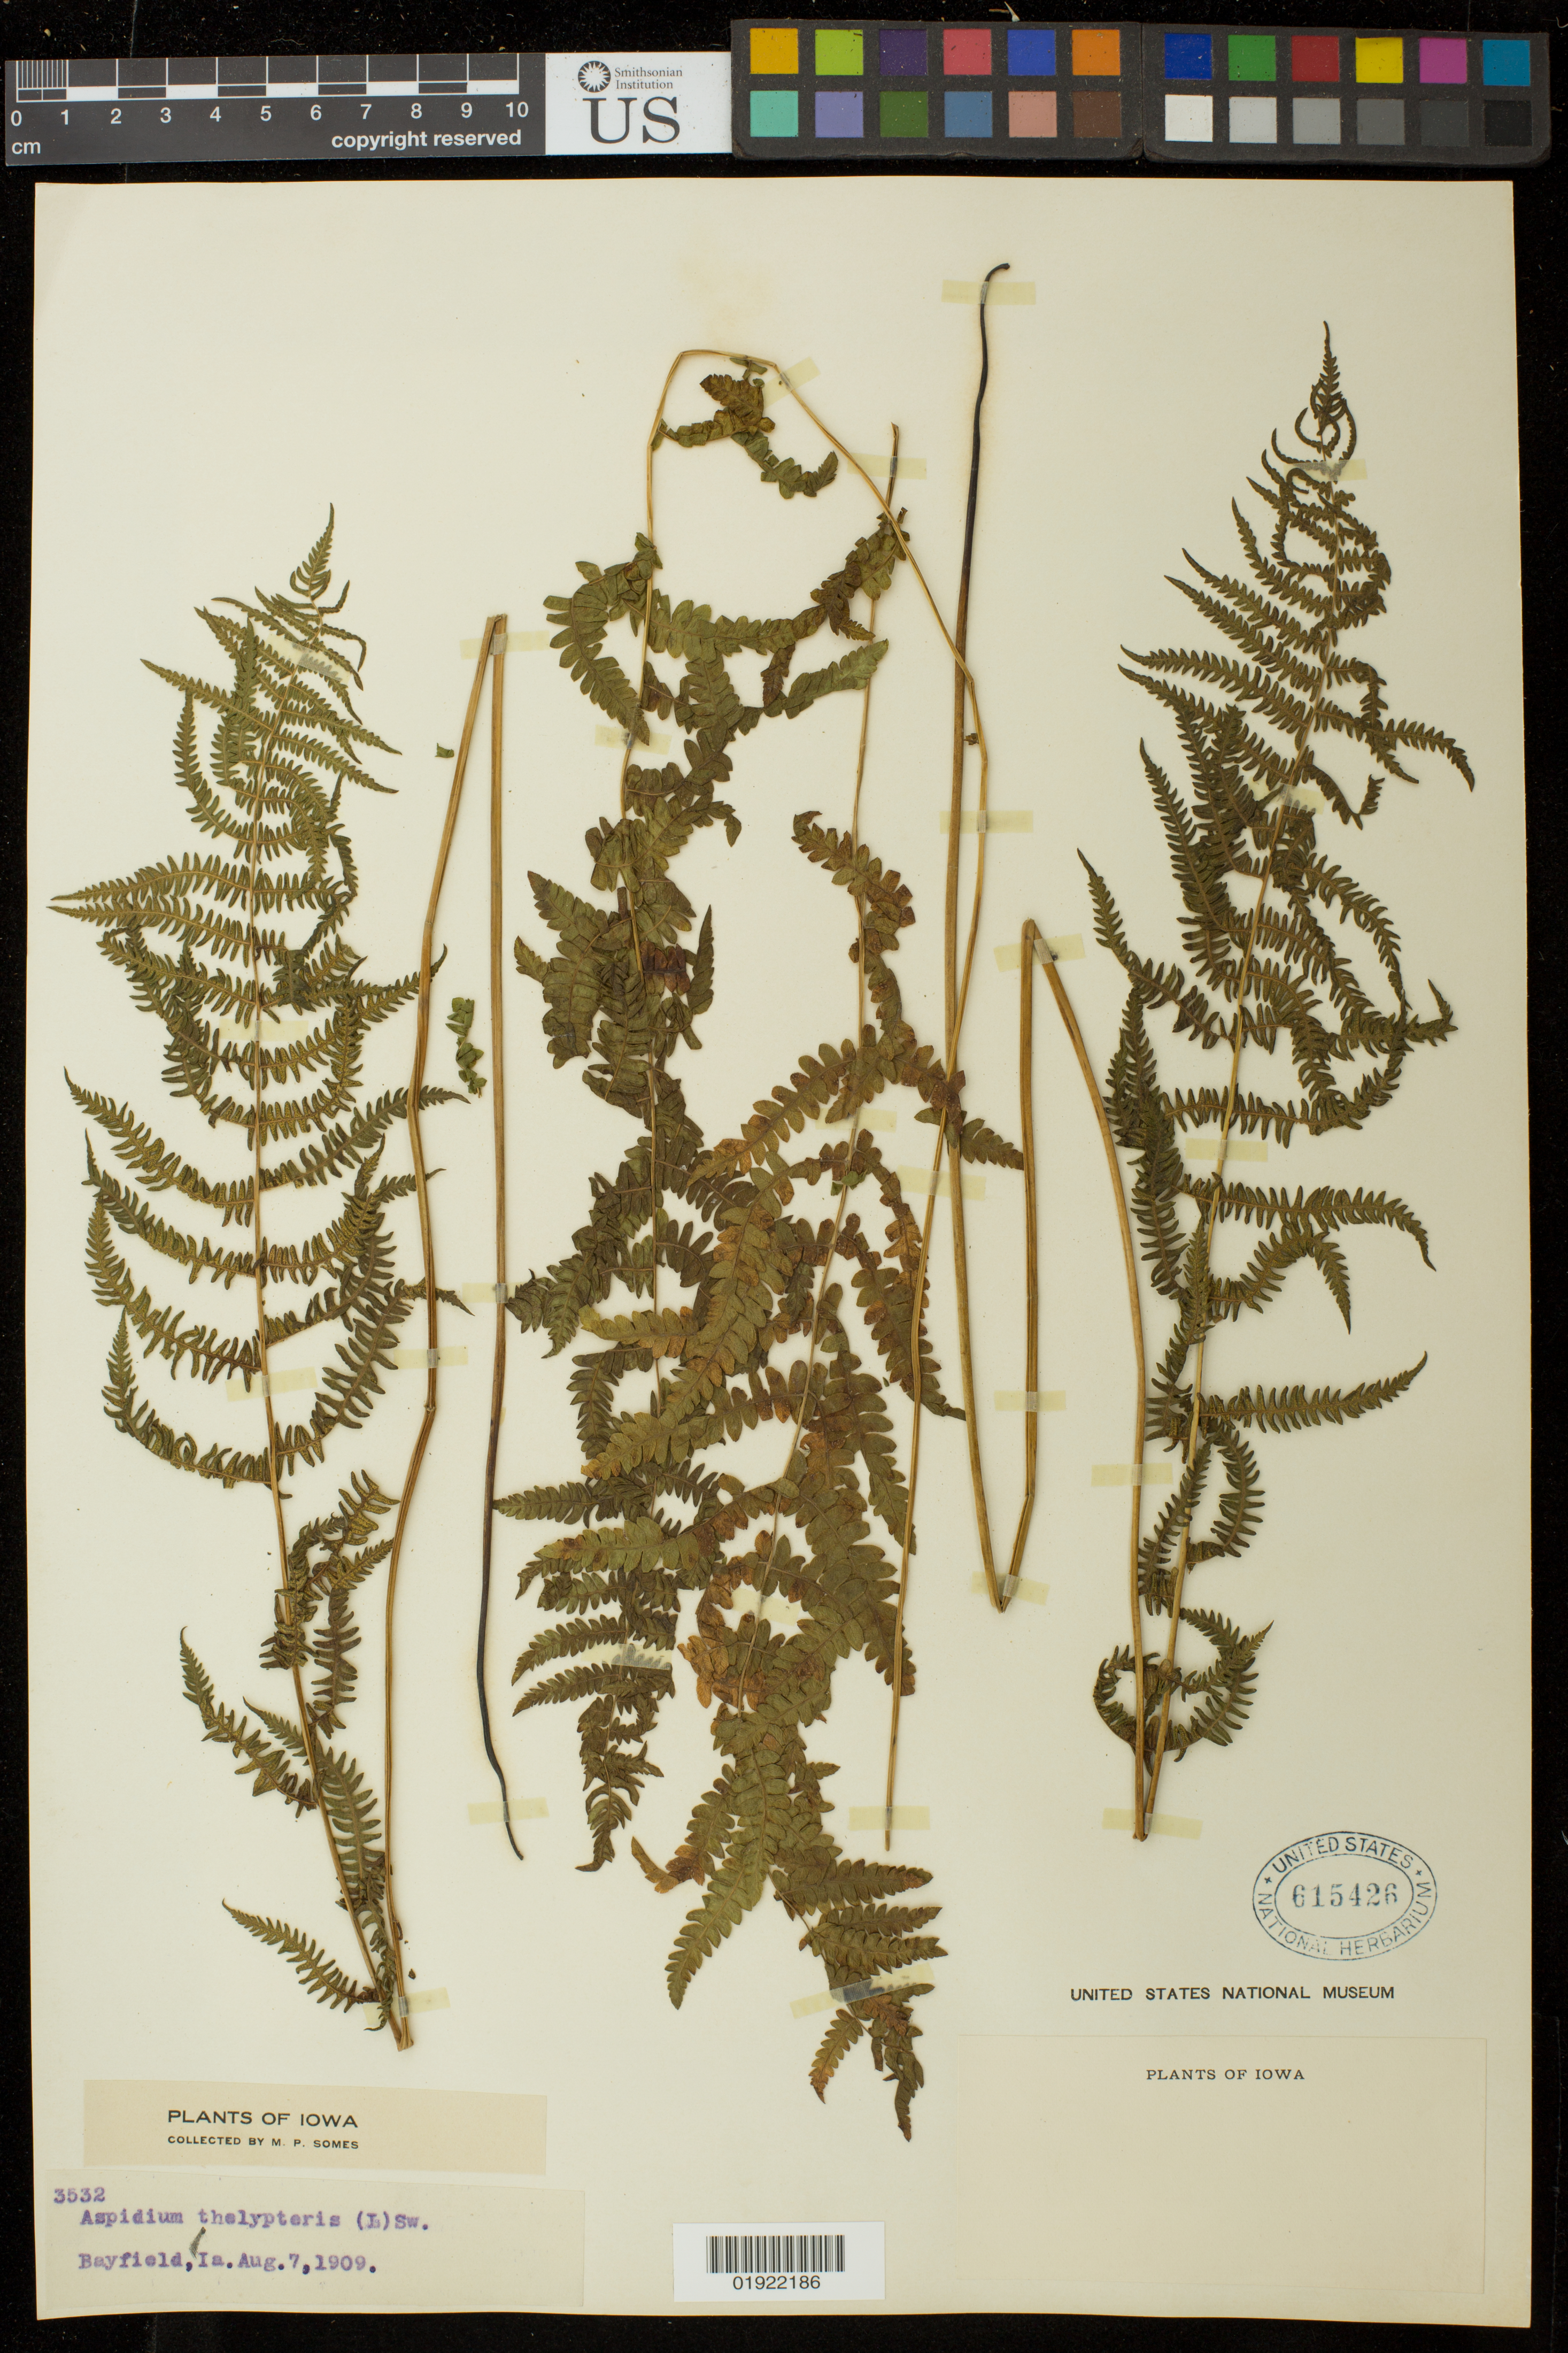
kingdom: Plantae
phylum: Tracheophyta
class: Polypodiopsida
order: Polypodiales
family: Thelypteridaceae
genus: Thelypteris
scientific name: Thelypteris palustris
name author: (Salisb.) Schott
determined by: Schott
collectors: M. Somes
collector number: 3532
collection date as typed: Aug. 7, 1909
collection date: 1909-08-07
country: United States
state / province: Iowa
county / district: Muscatine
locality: Bayfield, Ia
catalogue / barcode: US 615426